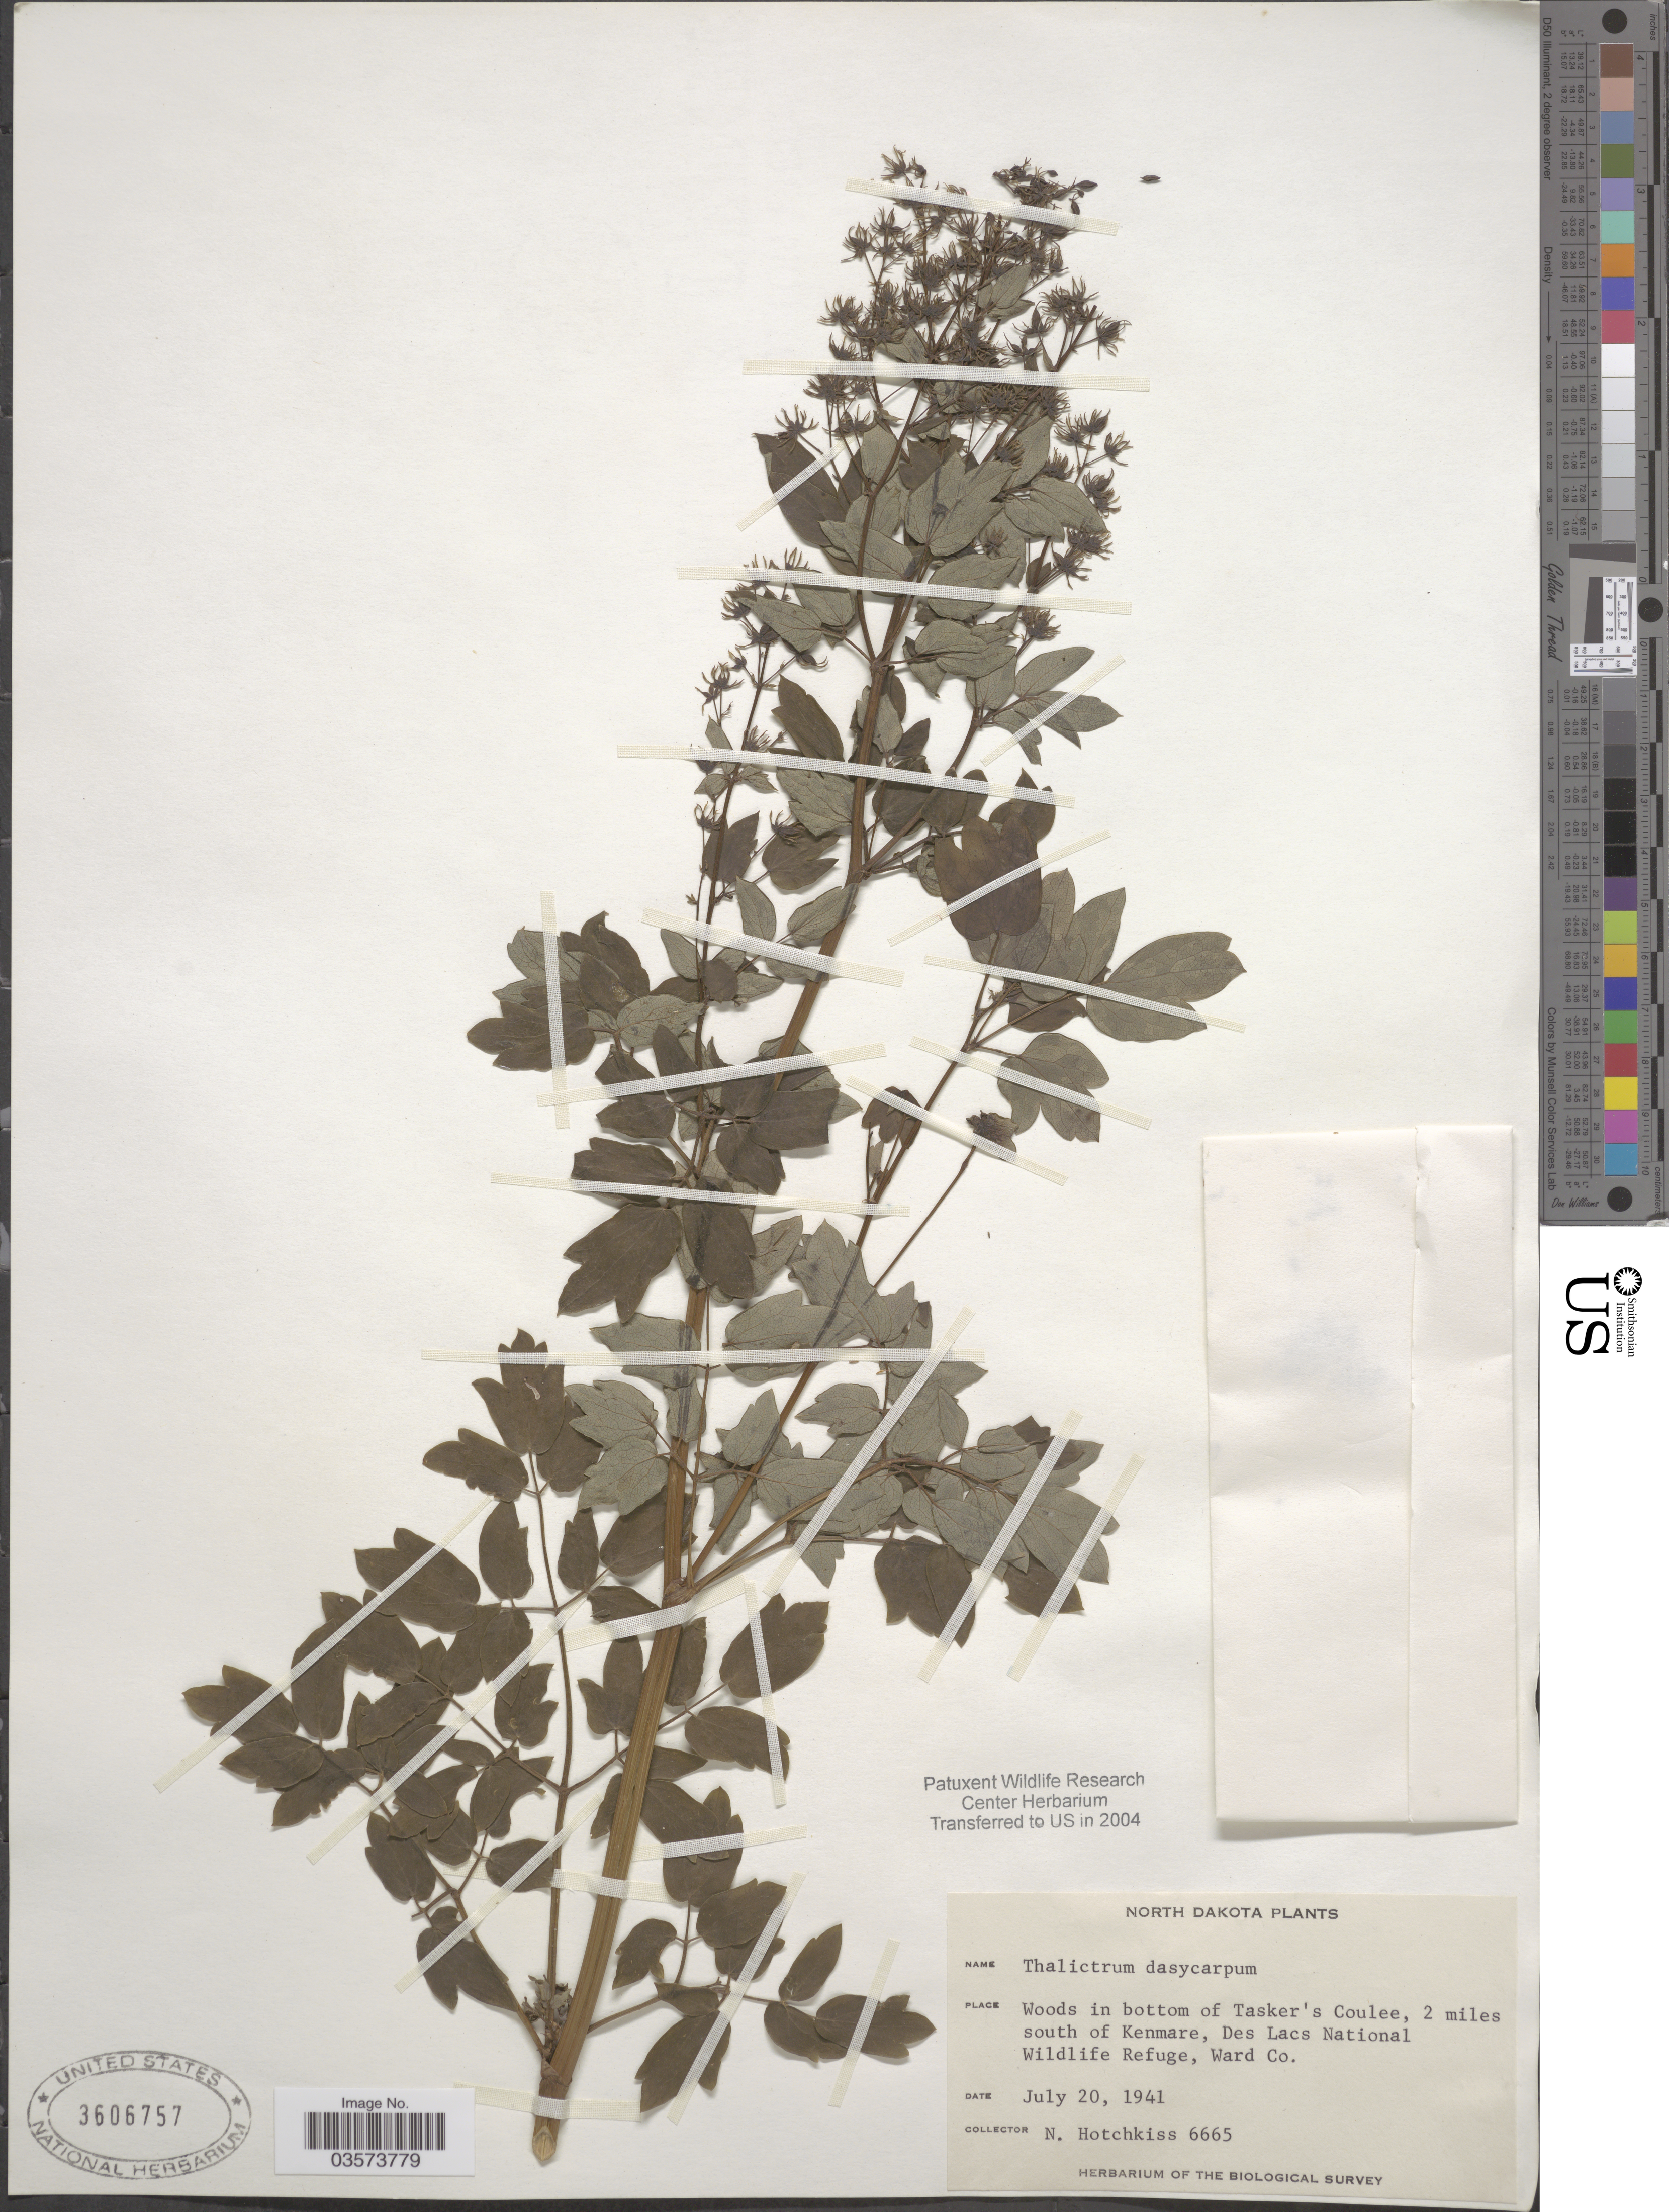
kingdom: Plantae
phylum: Tracheophyta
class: Magnoliopsida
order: Ranunculales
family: Ranunculaceae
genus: Thalictrum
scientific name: Thalictrum dasycarpum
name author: Fisch. & Avé-Lall.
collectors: N. Hotchkiss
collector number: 6665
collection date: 1941-07-20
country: United States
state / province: North Dakota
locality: Woods in bottom of Tasker's Coulee, 2 miles south of Kenmare, Des Lacs National Wildlife Refuge, Ward Co.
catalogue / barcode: US 3606757